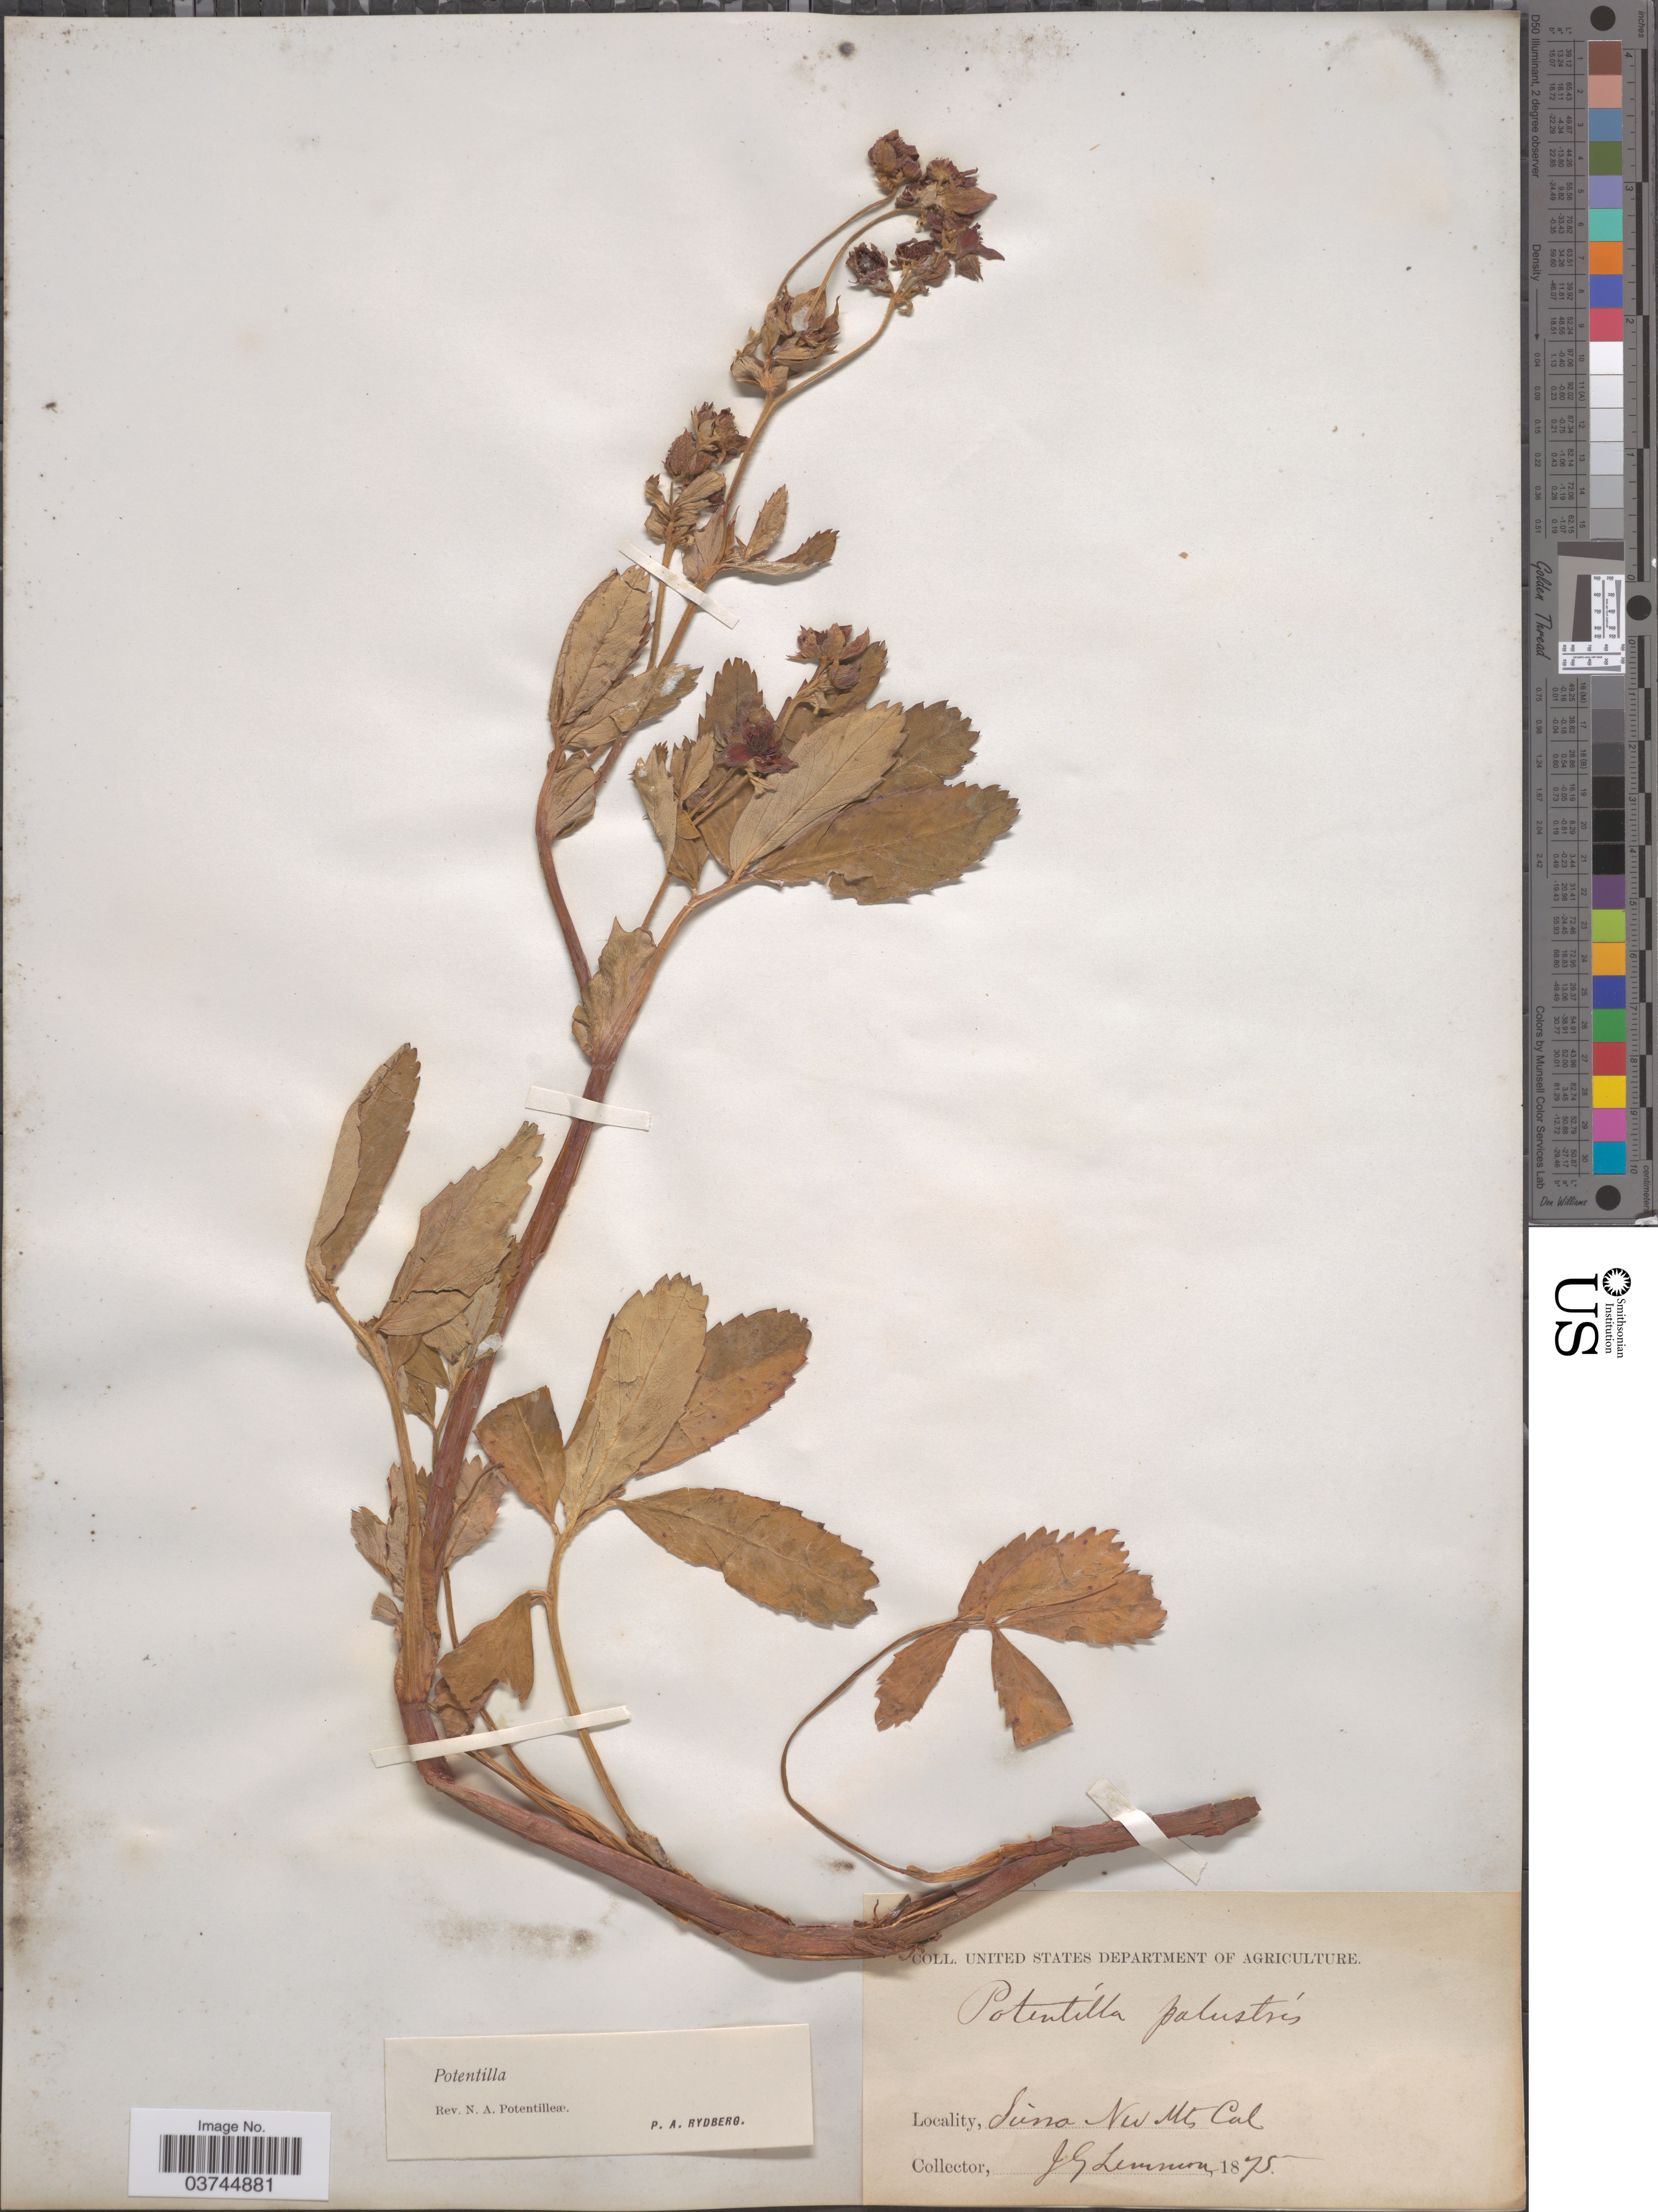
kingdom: Plantae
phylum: Tracheophyta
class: Magnoliopsida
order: Rosales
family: Rosaceae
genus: Comarum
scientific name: Comarum palustre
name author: L.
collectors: J. Lemmon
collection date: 1875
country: United States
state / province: California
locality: Sierra Nev Mts.